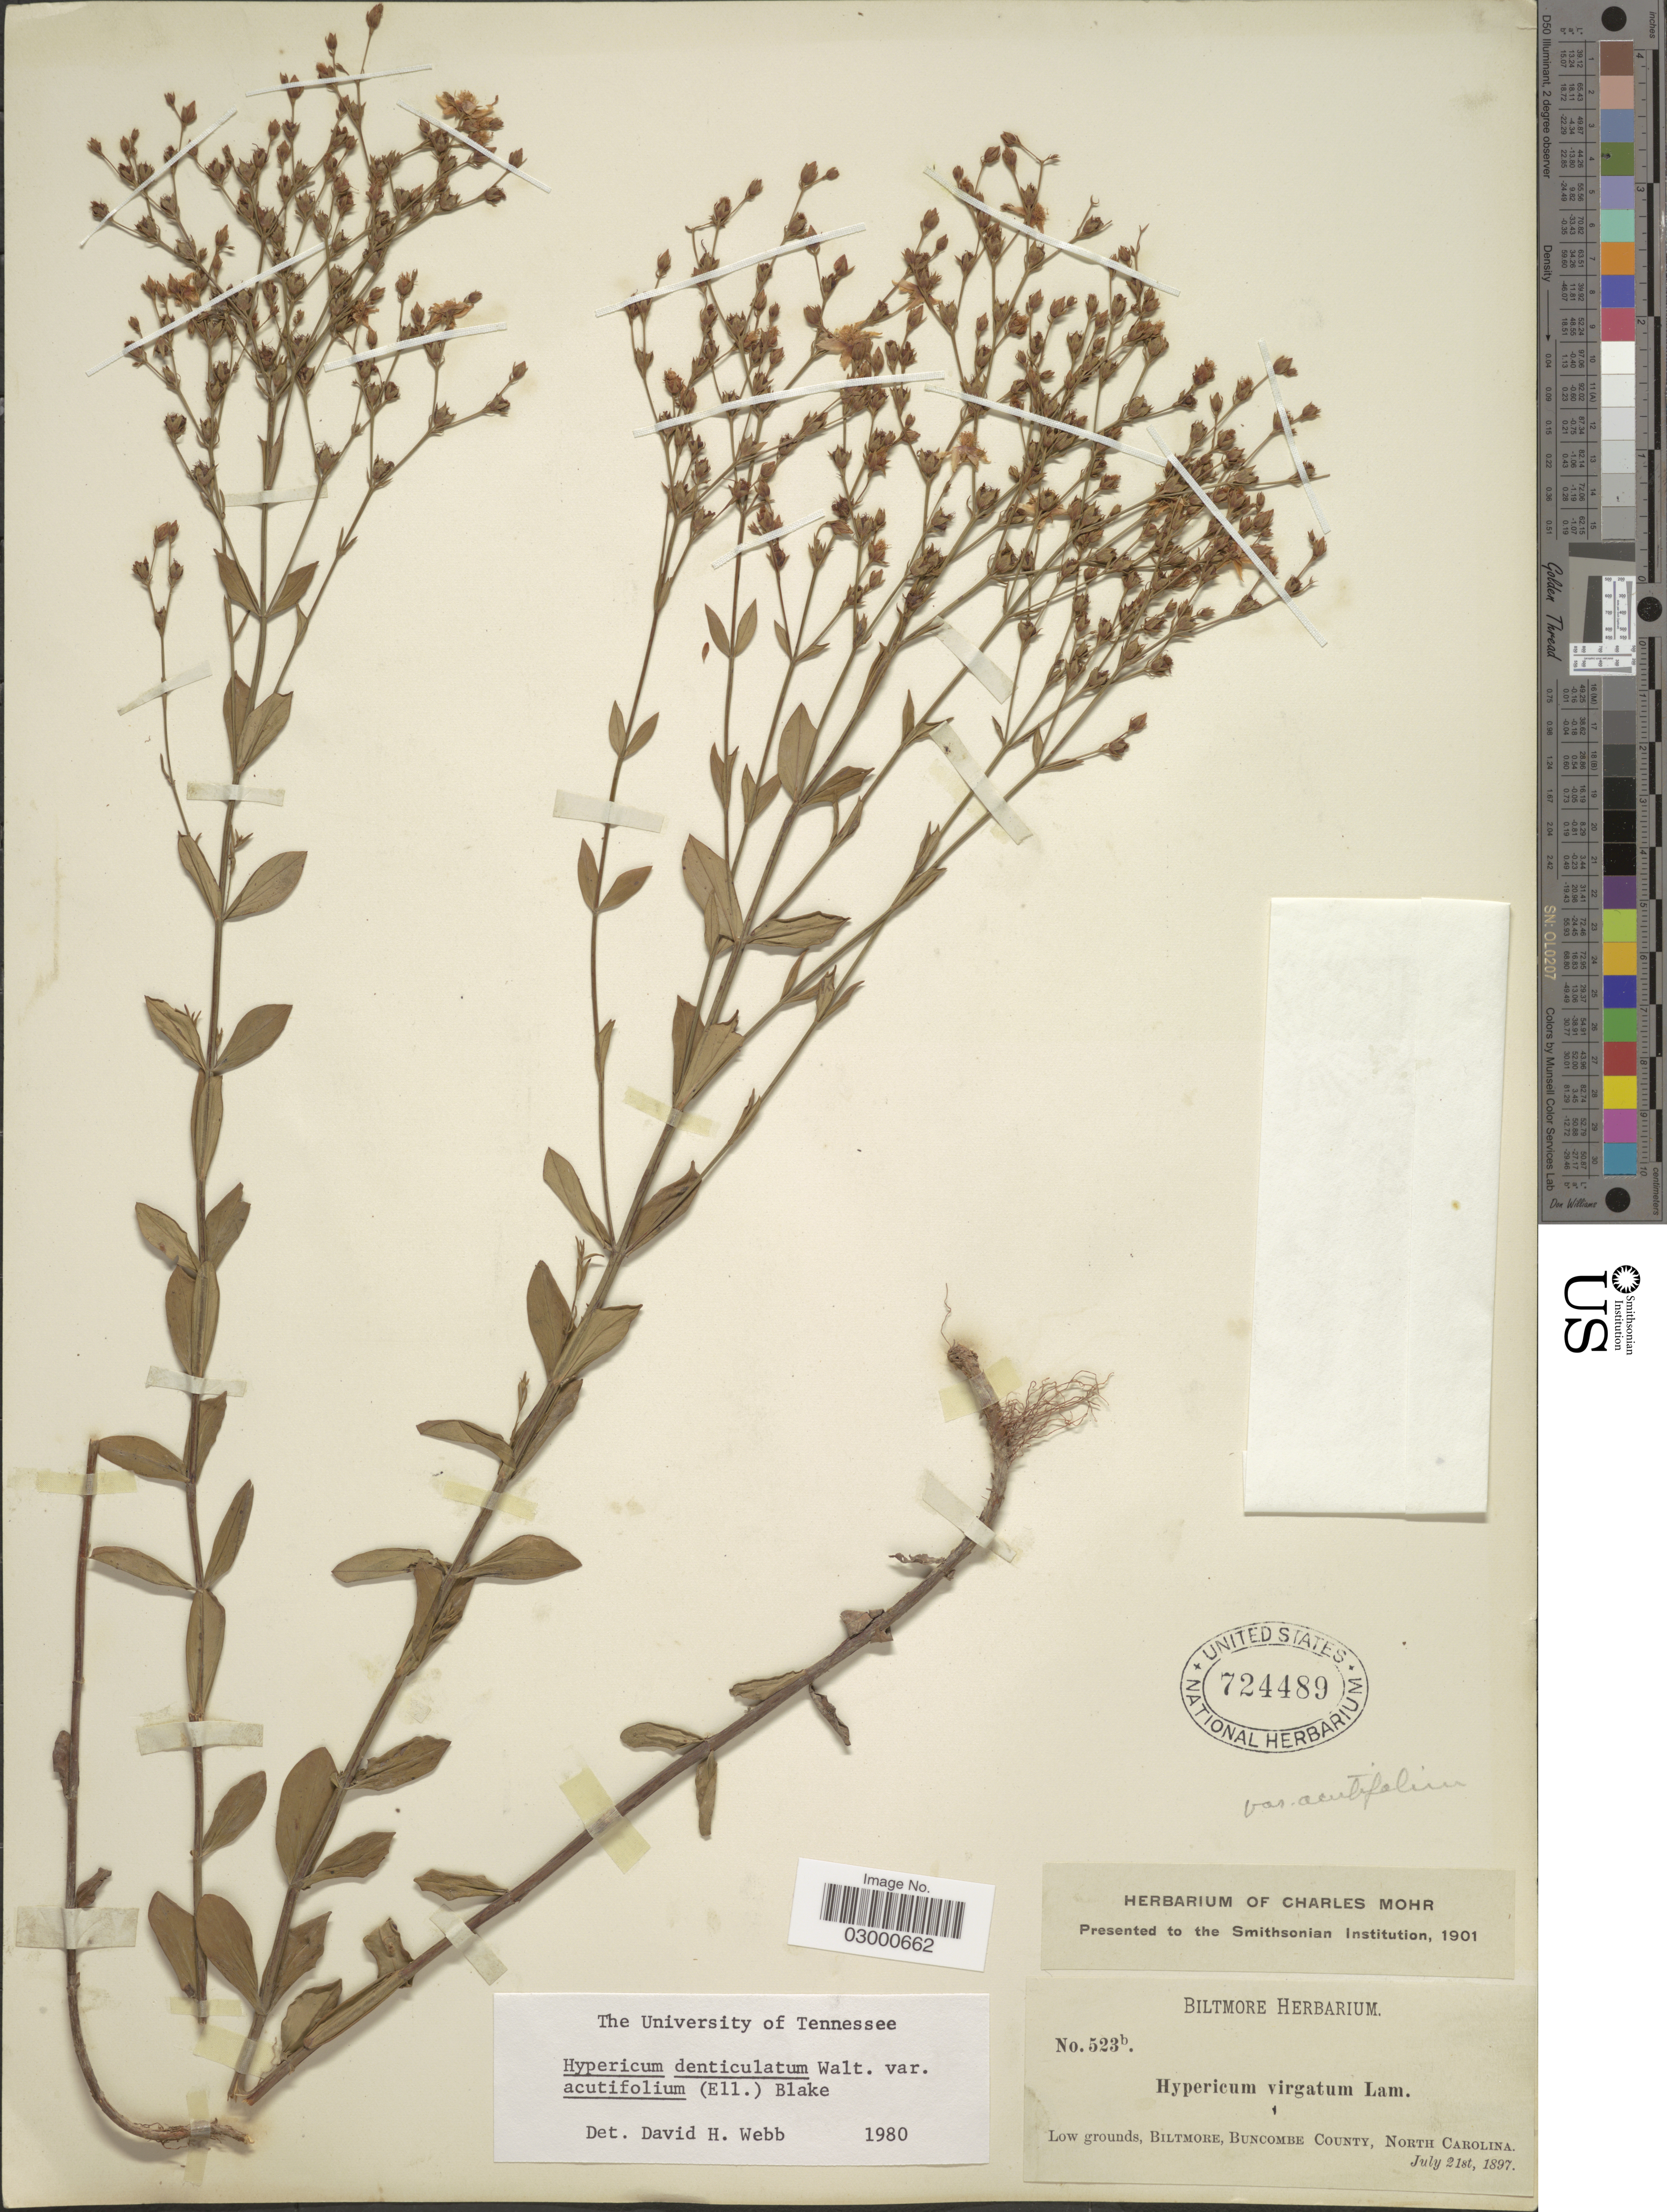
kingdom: Plantae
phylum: Tracheophyta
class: Magnoliopsida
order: Malpighiales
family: Hypericaceae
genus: Hypericum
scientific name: Hypericum denticulatum var. acutifolium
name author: (Elliott) N. Robson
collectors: ex herb. Biltmore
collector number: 523b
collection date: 1897-07-21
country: United States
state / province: North Carolina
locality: Biltmore, Buncombe County.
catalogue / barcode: US 724489